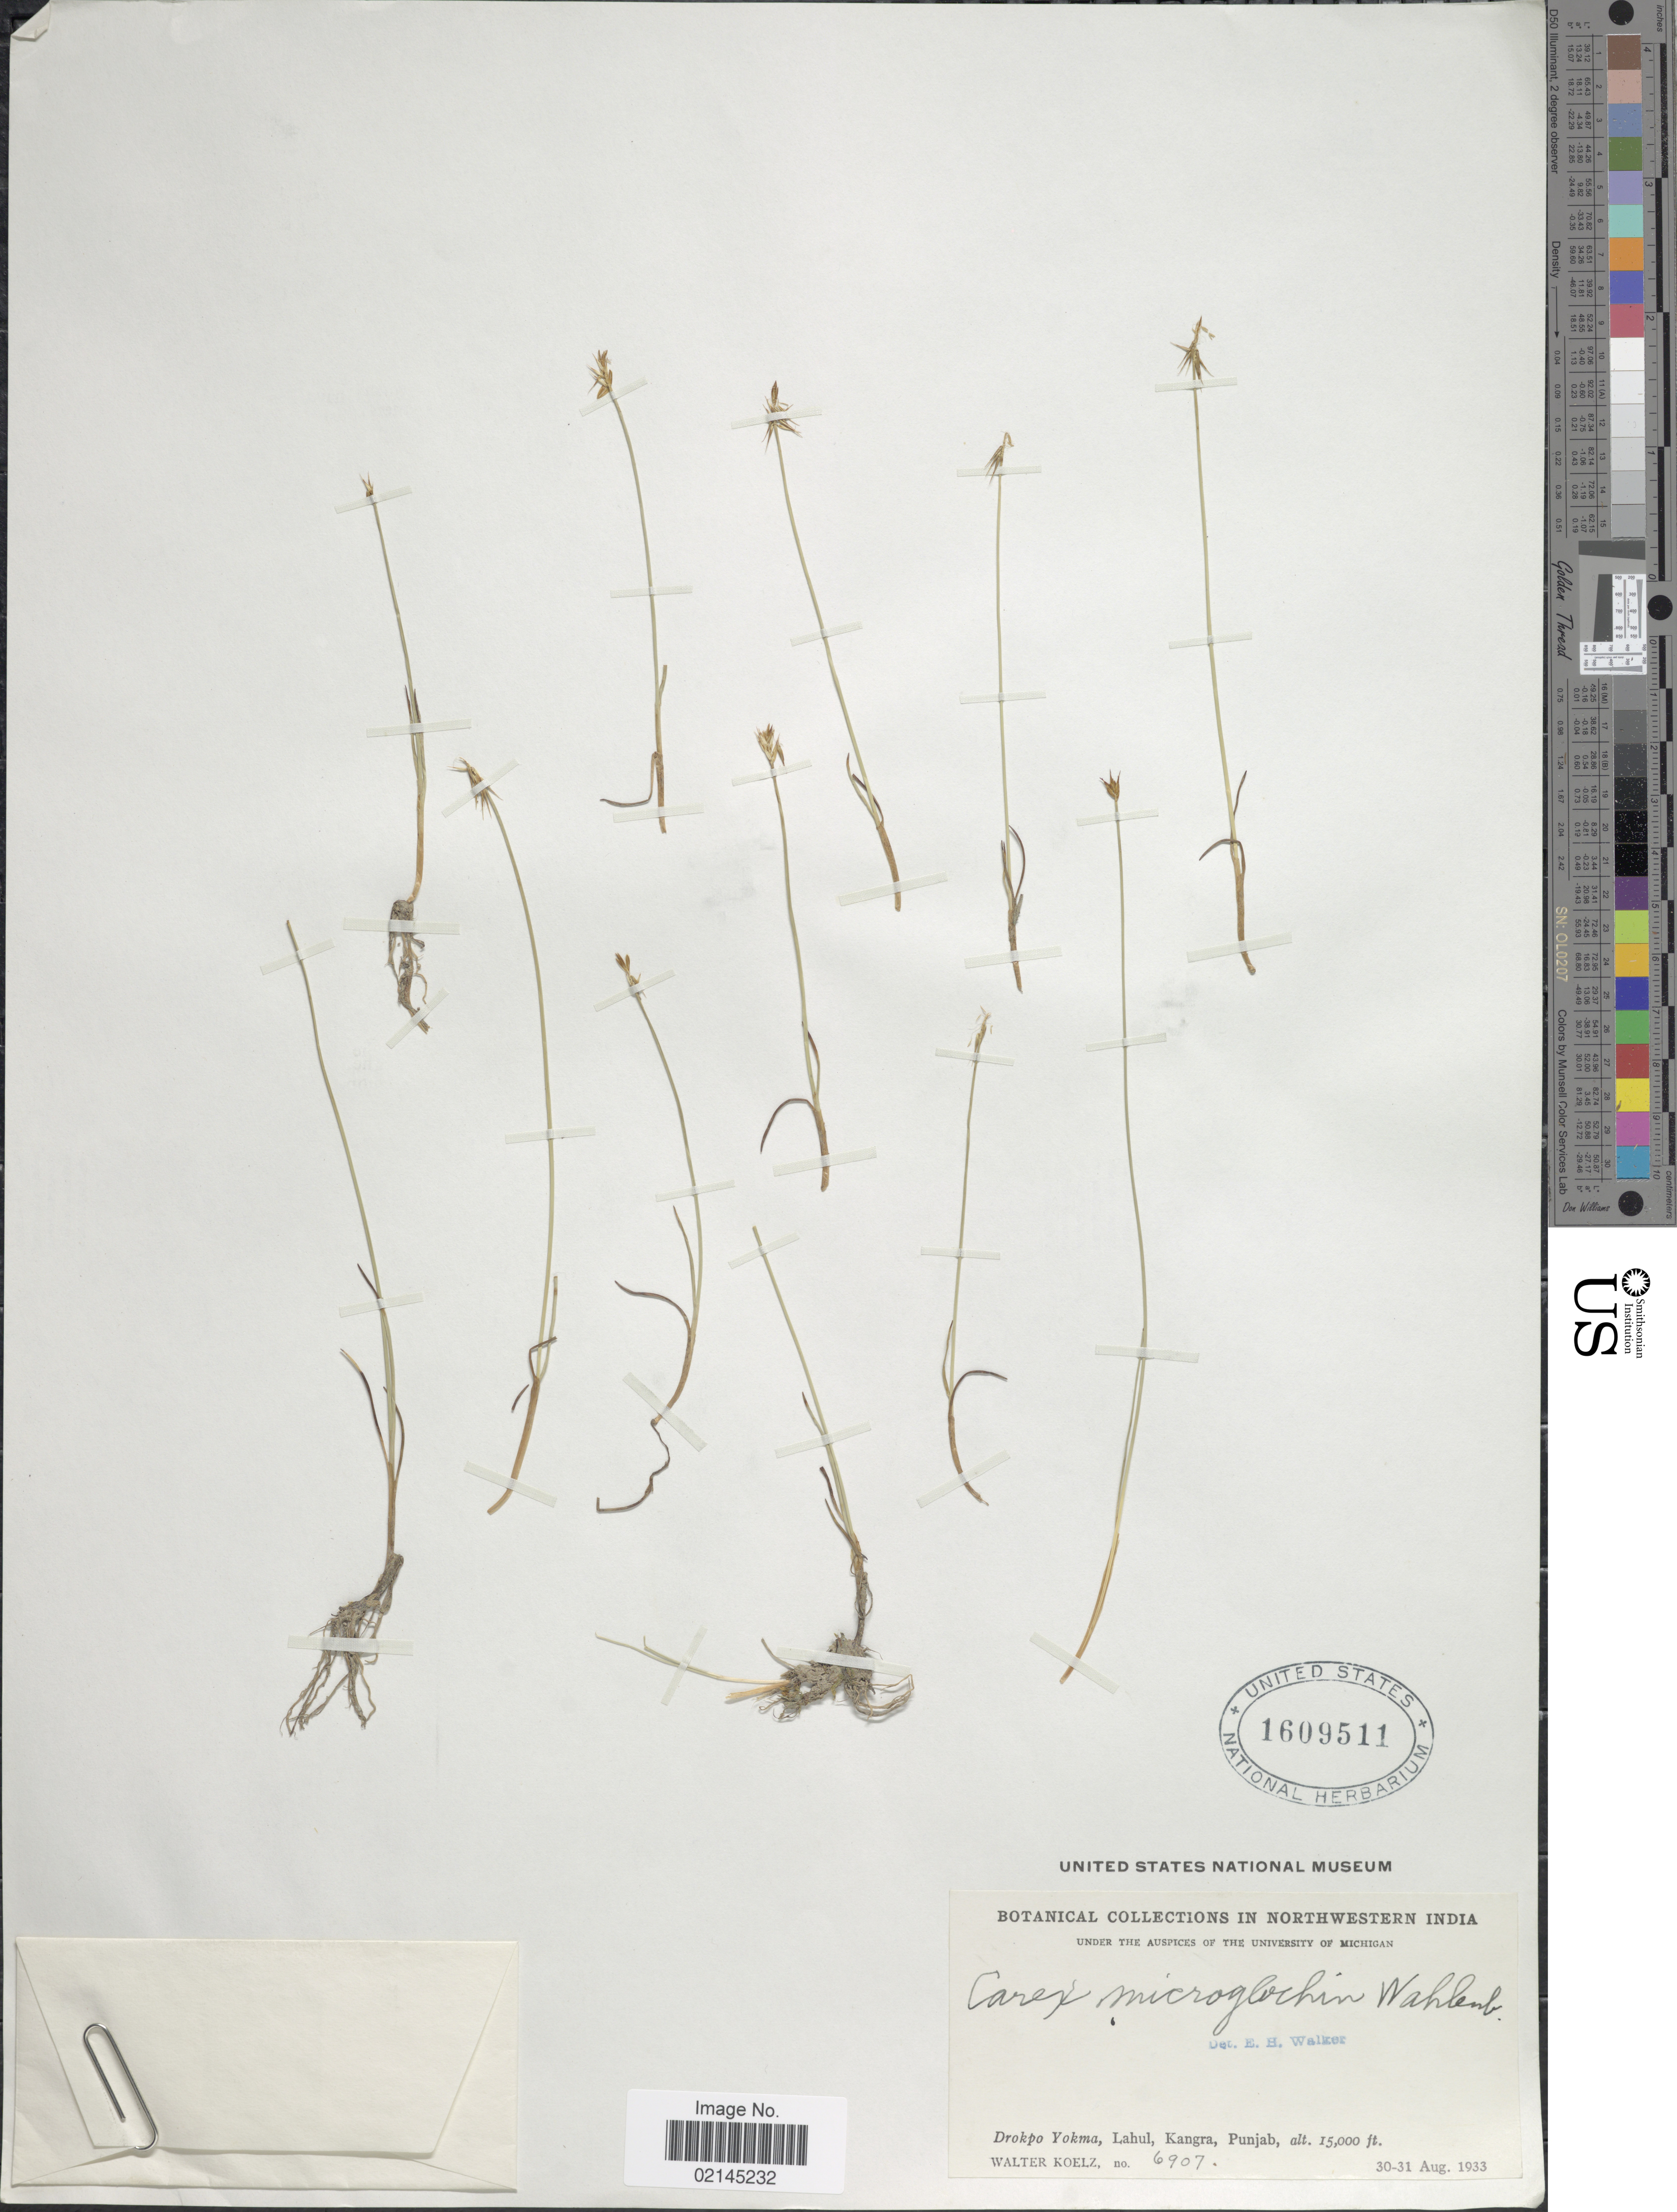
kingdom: Plantae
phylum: Tracheophyta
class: Liliopsida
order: Poales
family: Cyperaceae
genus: Carex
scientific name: Carex microglochin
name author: Wahlenb.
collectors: W. N. Koelz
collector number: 6907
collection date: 1933-08-30/1933-08-31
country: India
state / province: Punjab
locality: Northwestern India. Drokpo Yokma, Lahul, Kangra, Punjab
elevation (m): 4572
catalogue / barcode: US 1609511